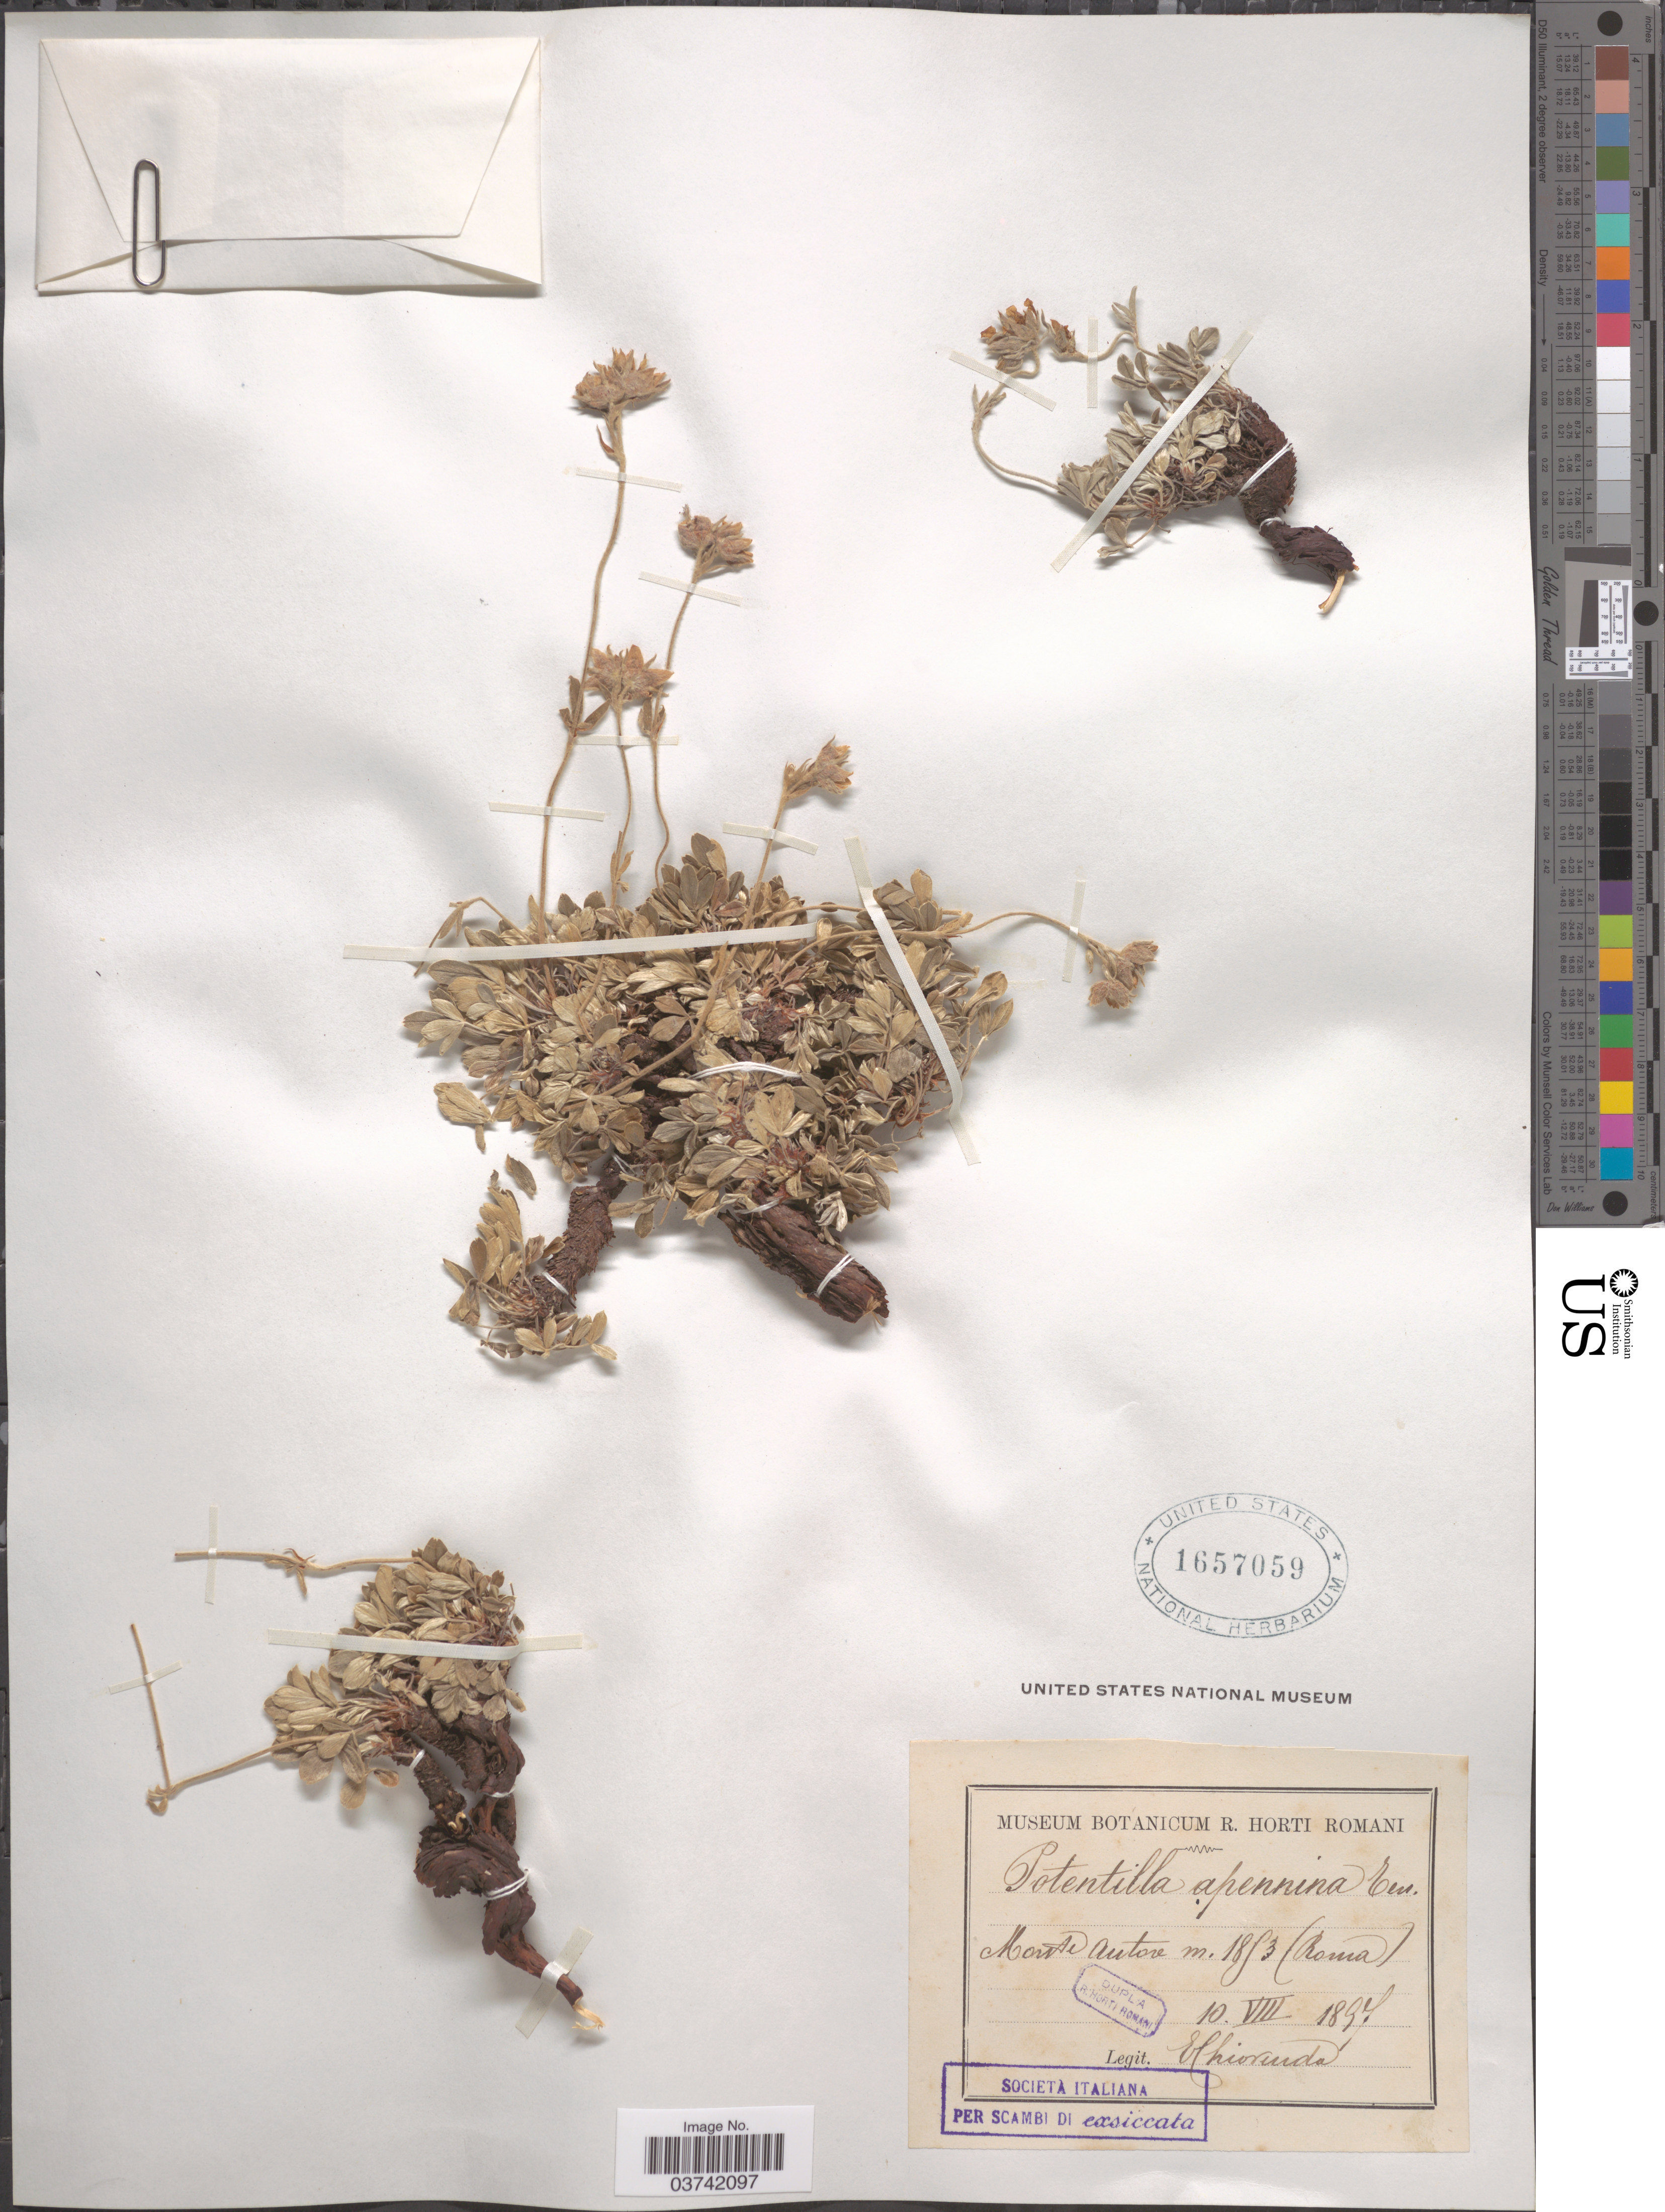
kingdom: Plantae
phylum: Tracheophyta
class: Magnoliopsida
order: Rosales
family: Rosaceae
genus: Potentilla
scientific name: Potentilla apennina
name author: Ten.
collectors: E. Chiovenda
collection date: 1897-08-10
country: Italy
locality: Monte autore m. 1853 (Roma).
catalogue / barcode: US 1657059